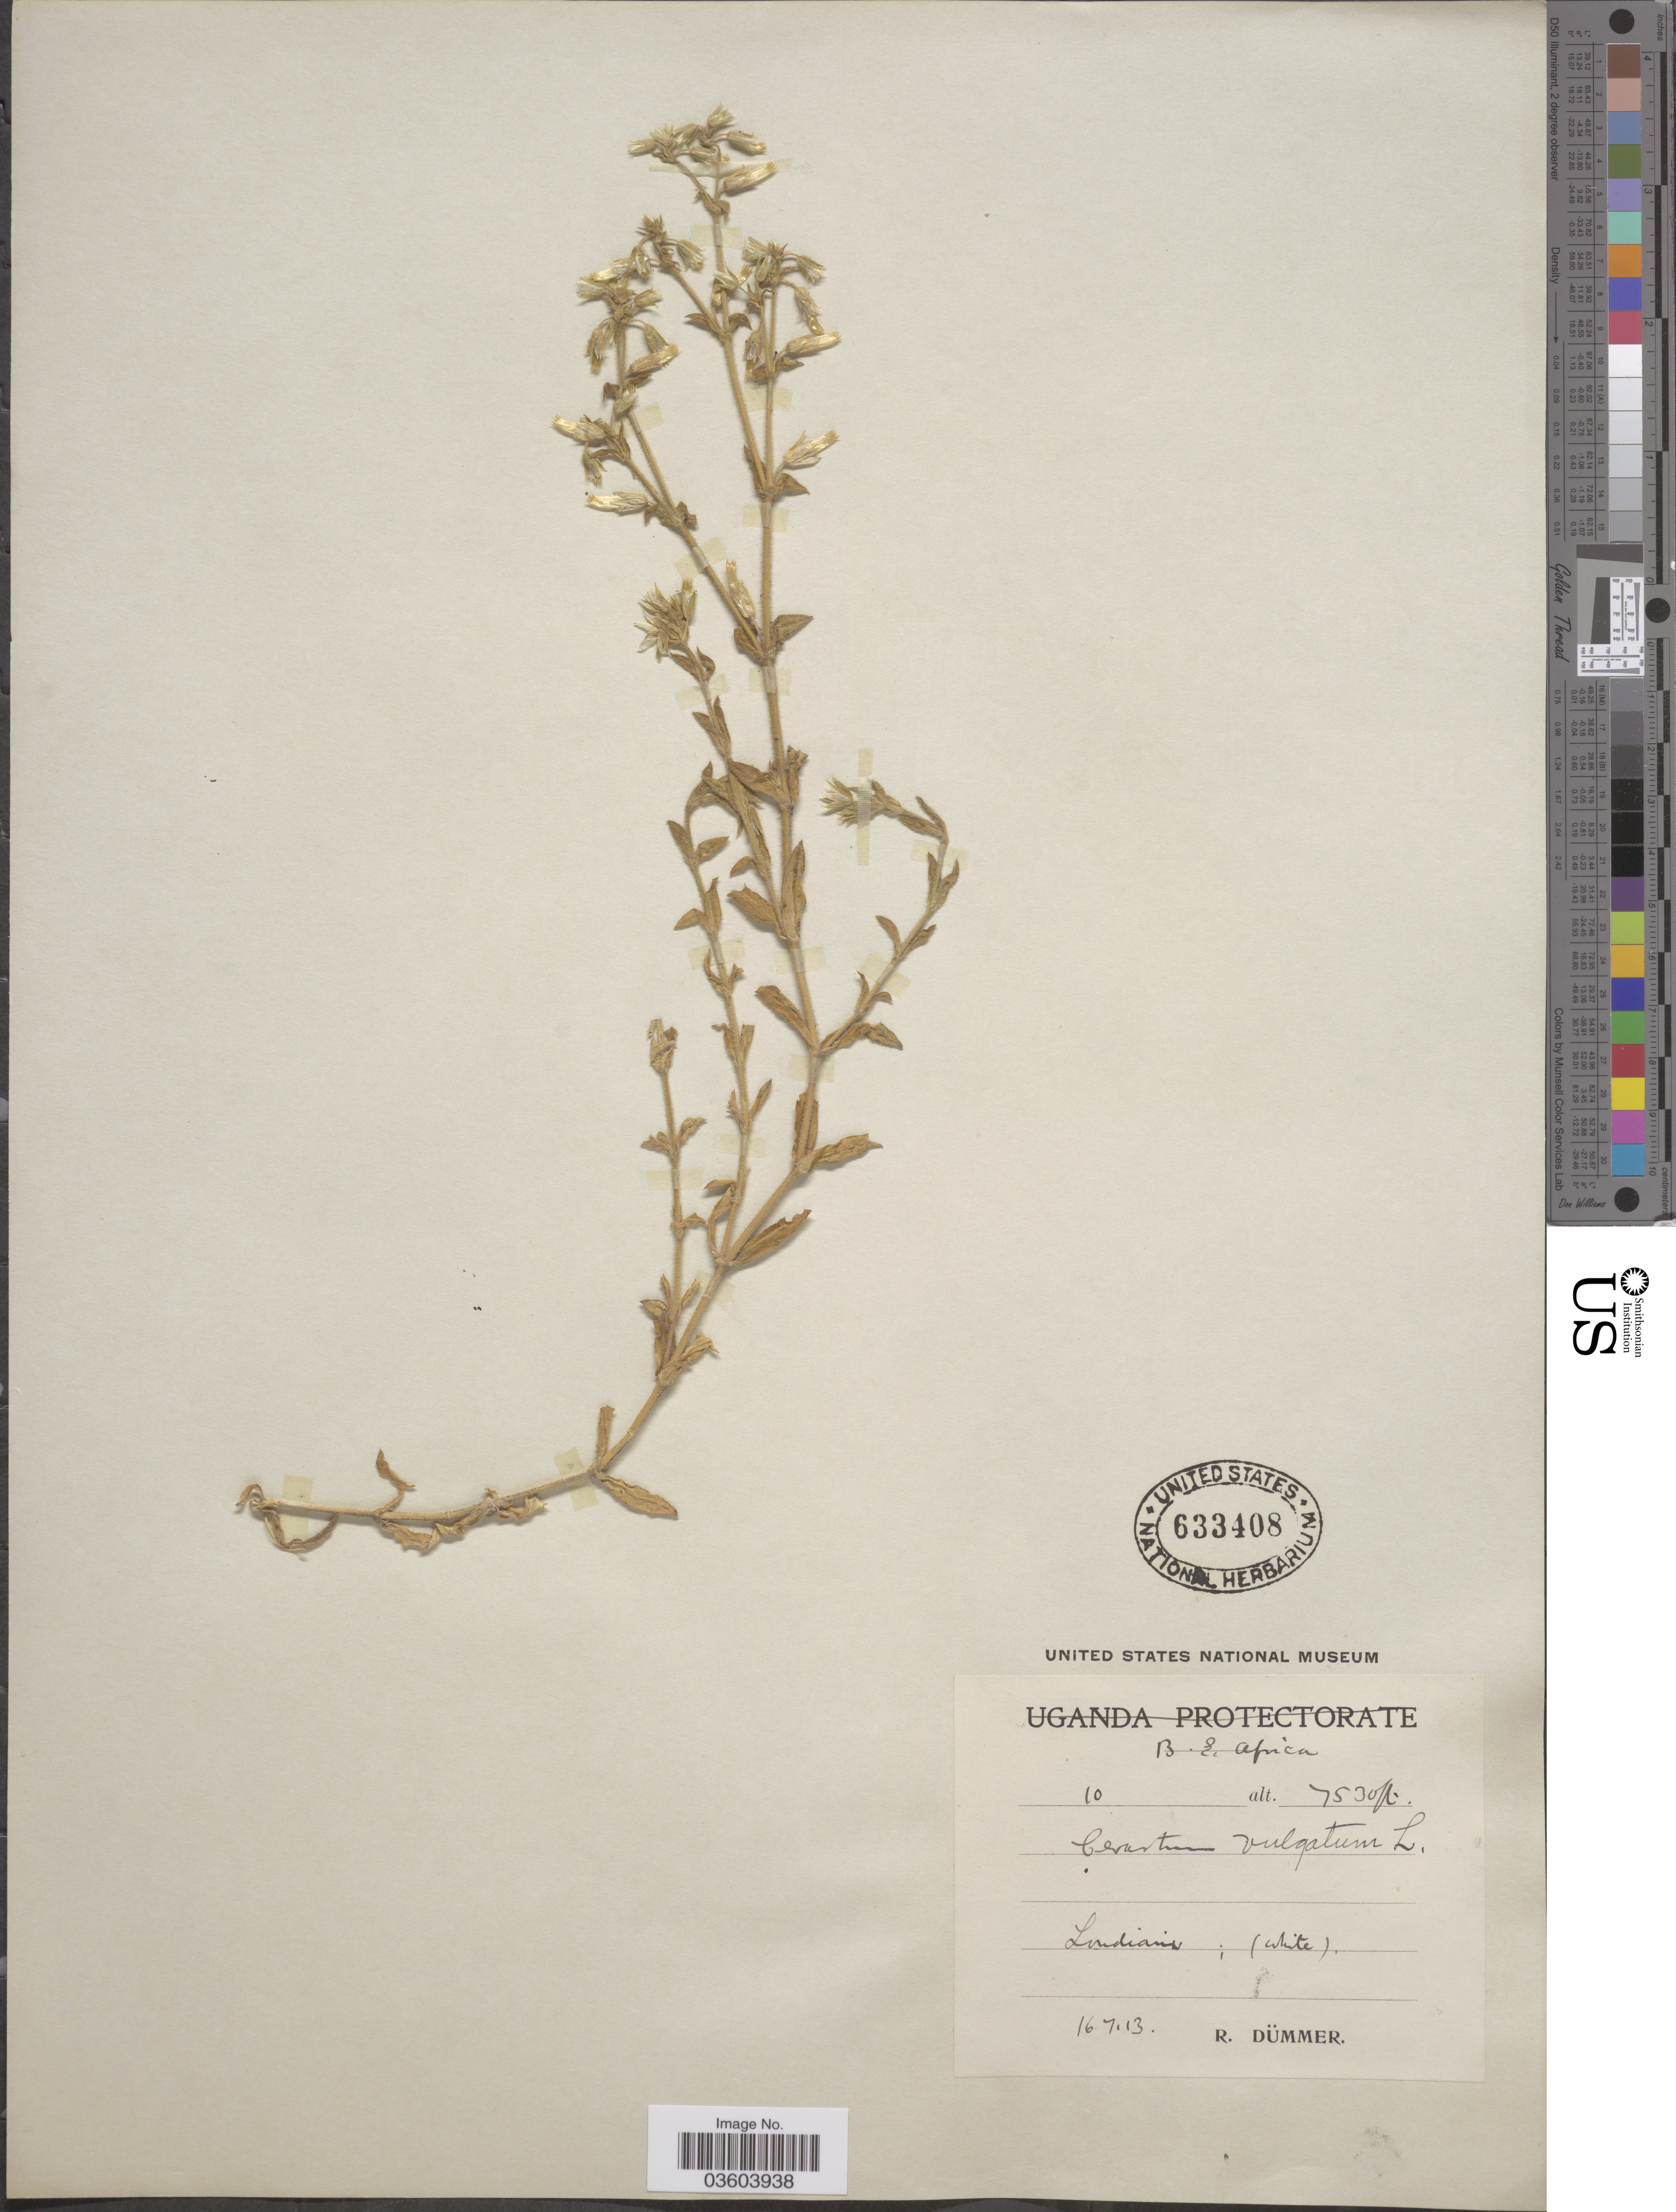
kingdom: Plantae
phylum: Tracheophyta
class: Magnoliopsida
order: Caryophyllales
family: Caryophyllaceae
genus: Cerastium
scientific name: Cerastium vulgatum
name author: L.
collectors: R. A. Dümmer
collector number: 10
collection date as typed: Transcribed d/m/y: 16/7/13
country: Kenya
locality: B. E. Africa. [unsure placement] Londians [interpreted] [unsure placement].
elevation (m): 2295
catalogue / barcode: US 633408